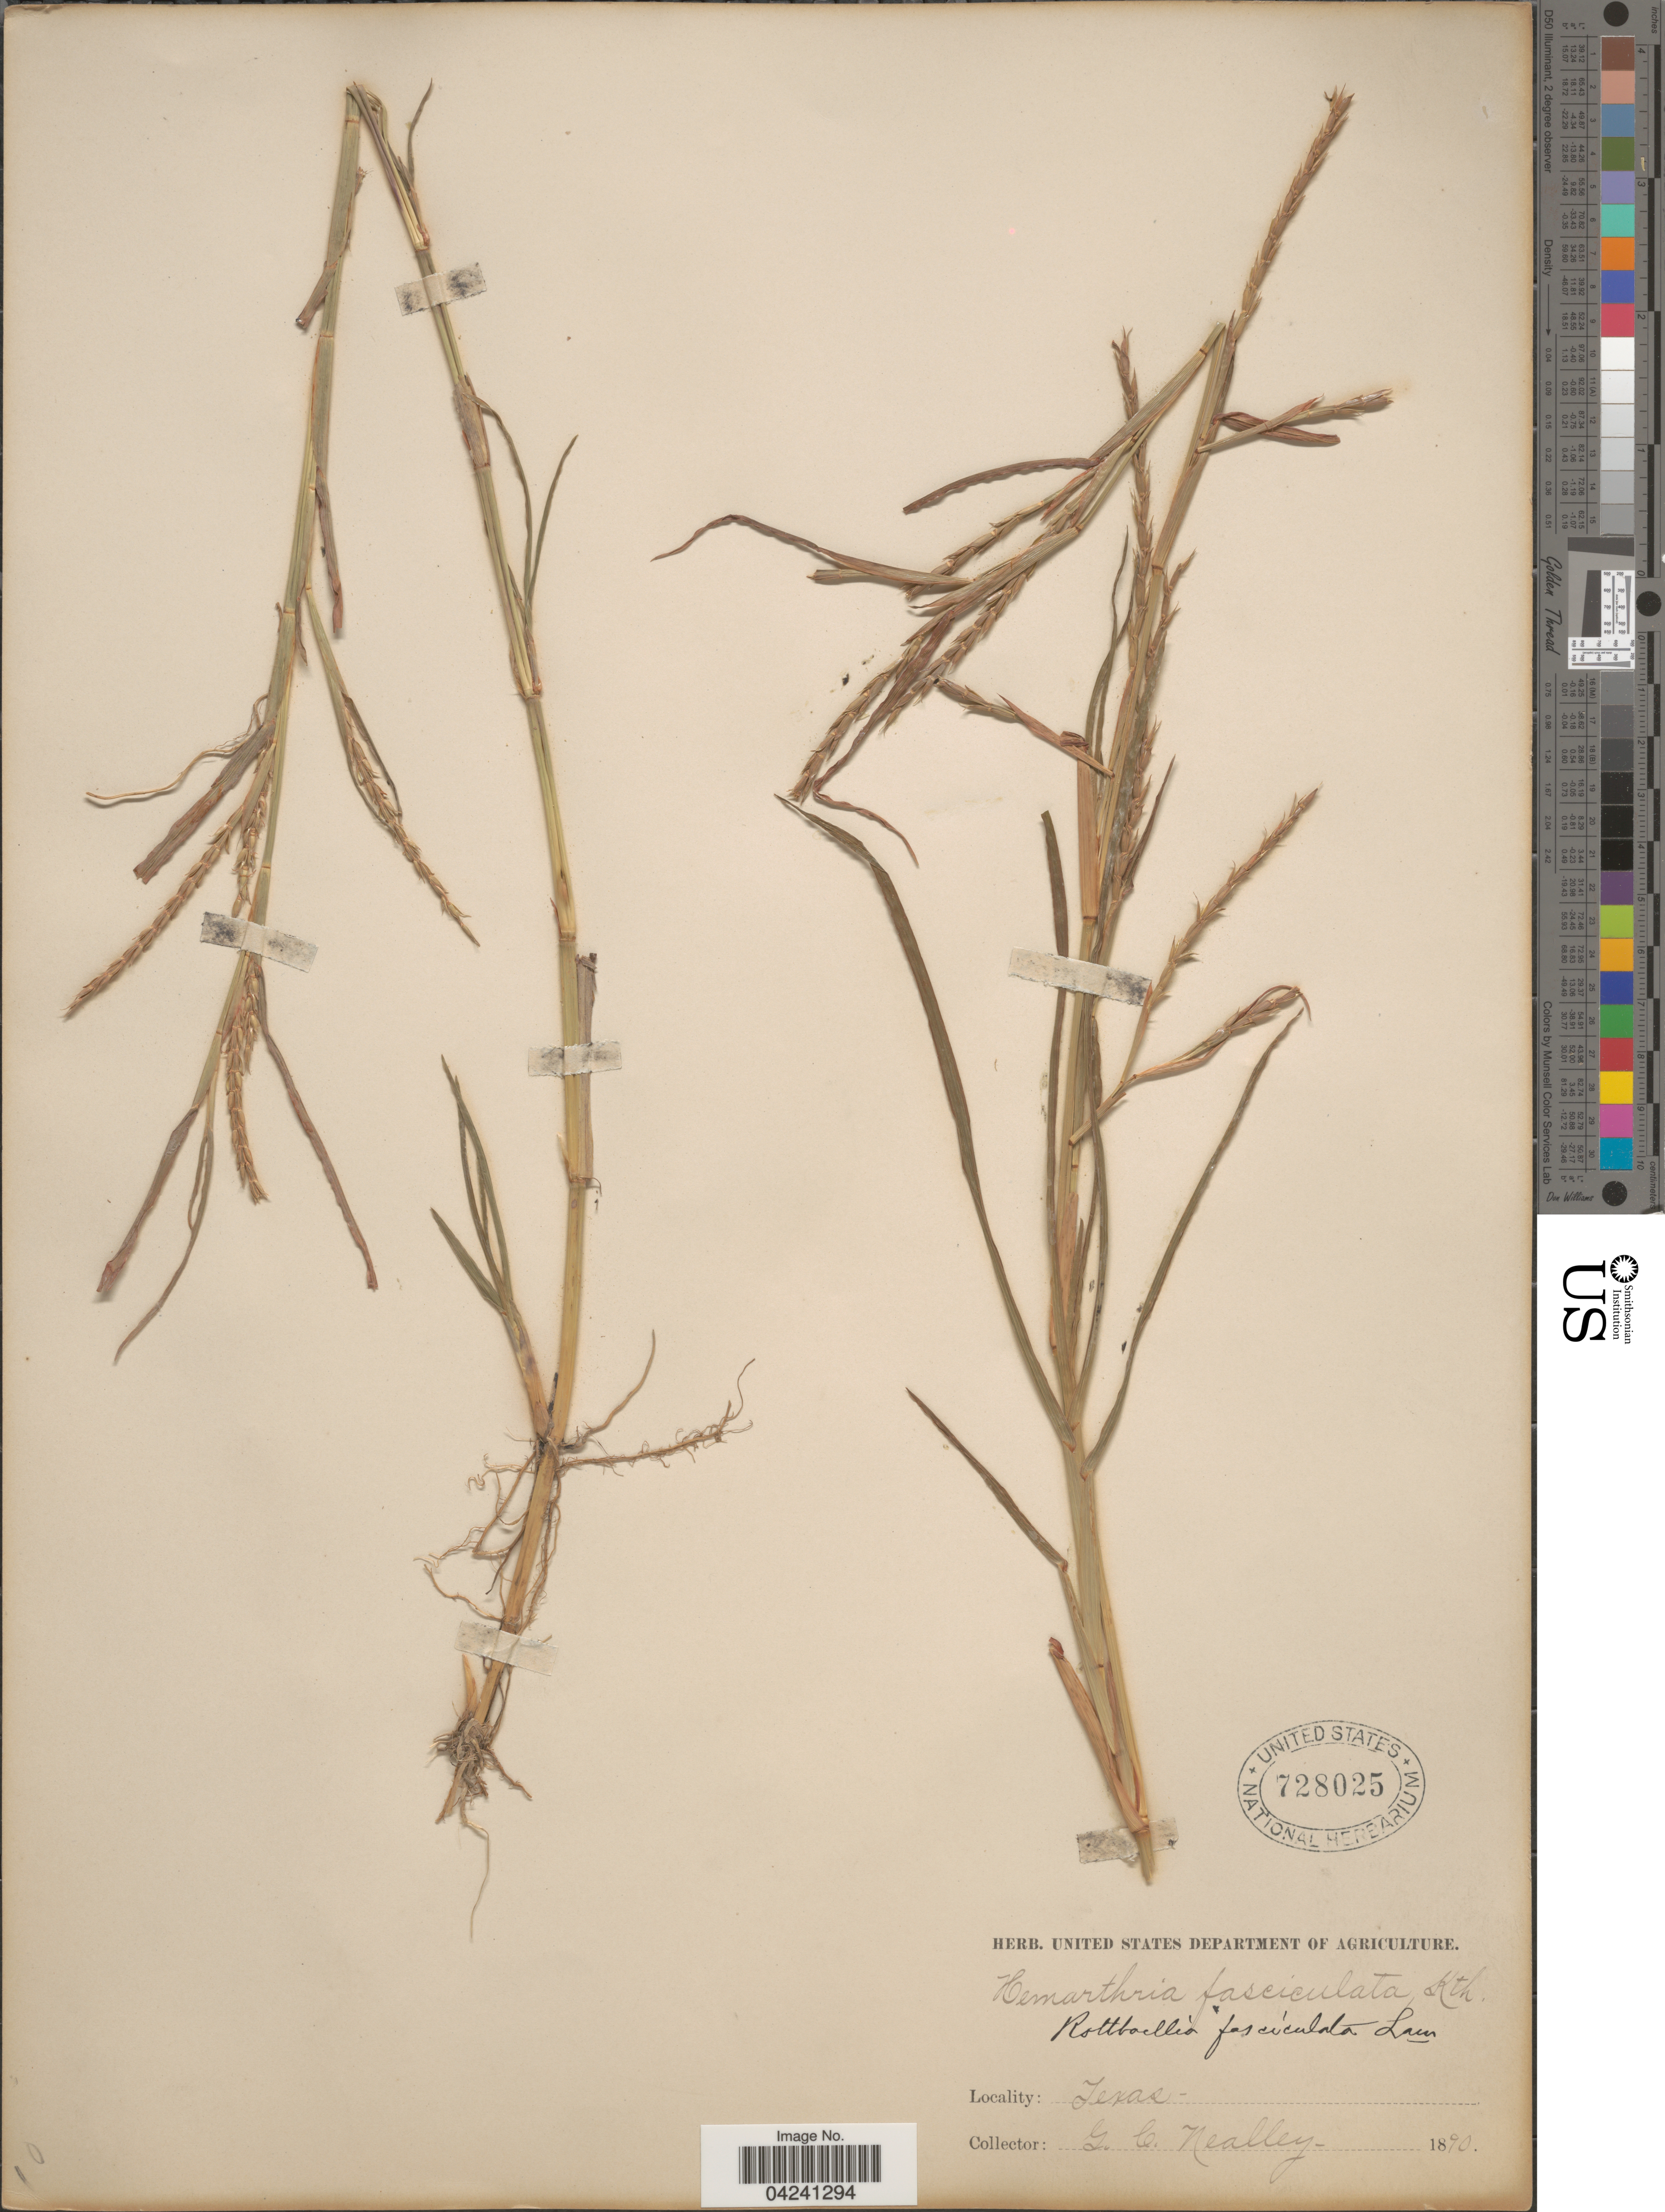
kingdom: Plantae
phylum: Tracheophyta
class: Liliopsida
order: Poales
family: Poaceae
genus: Hemarthria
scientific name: Hemarthria altissima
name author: (Poir.) Stapf & C. E. Hubb.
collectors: G. C. Nealley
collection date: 1890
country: United States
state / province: Texas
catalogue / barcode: US 728025